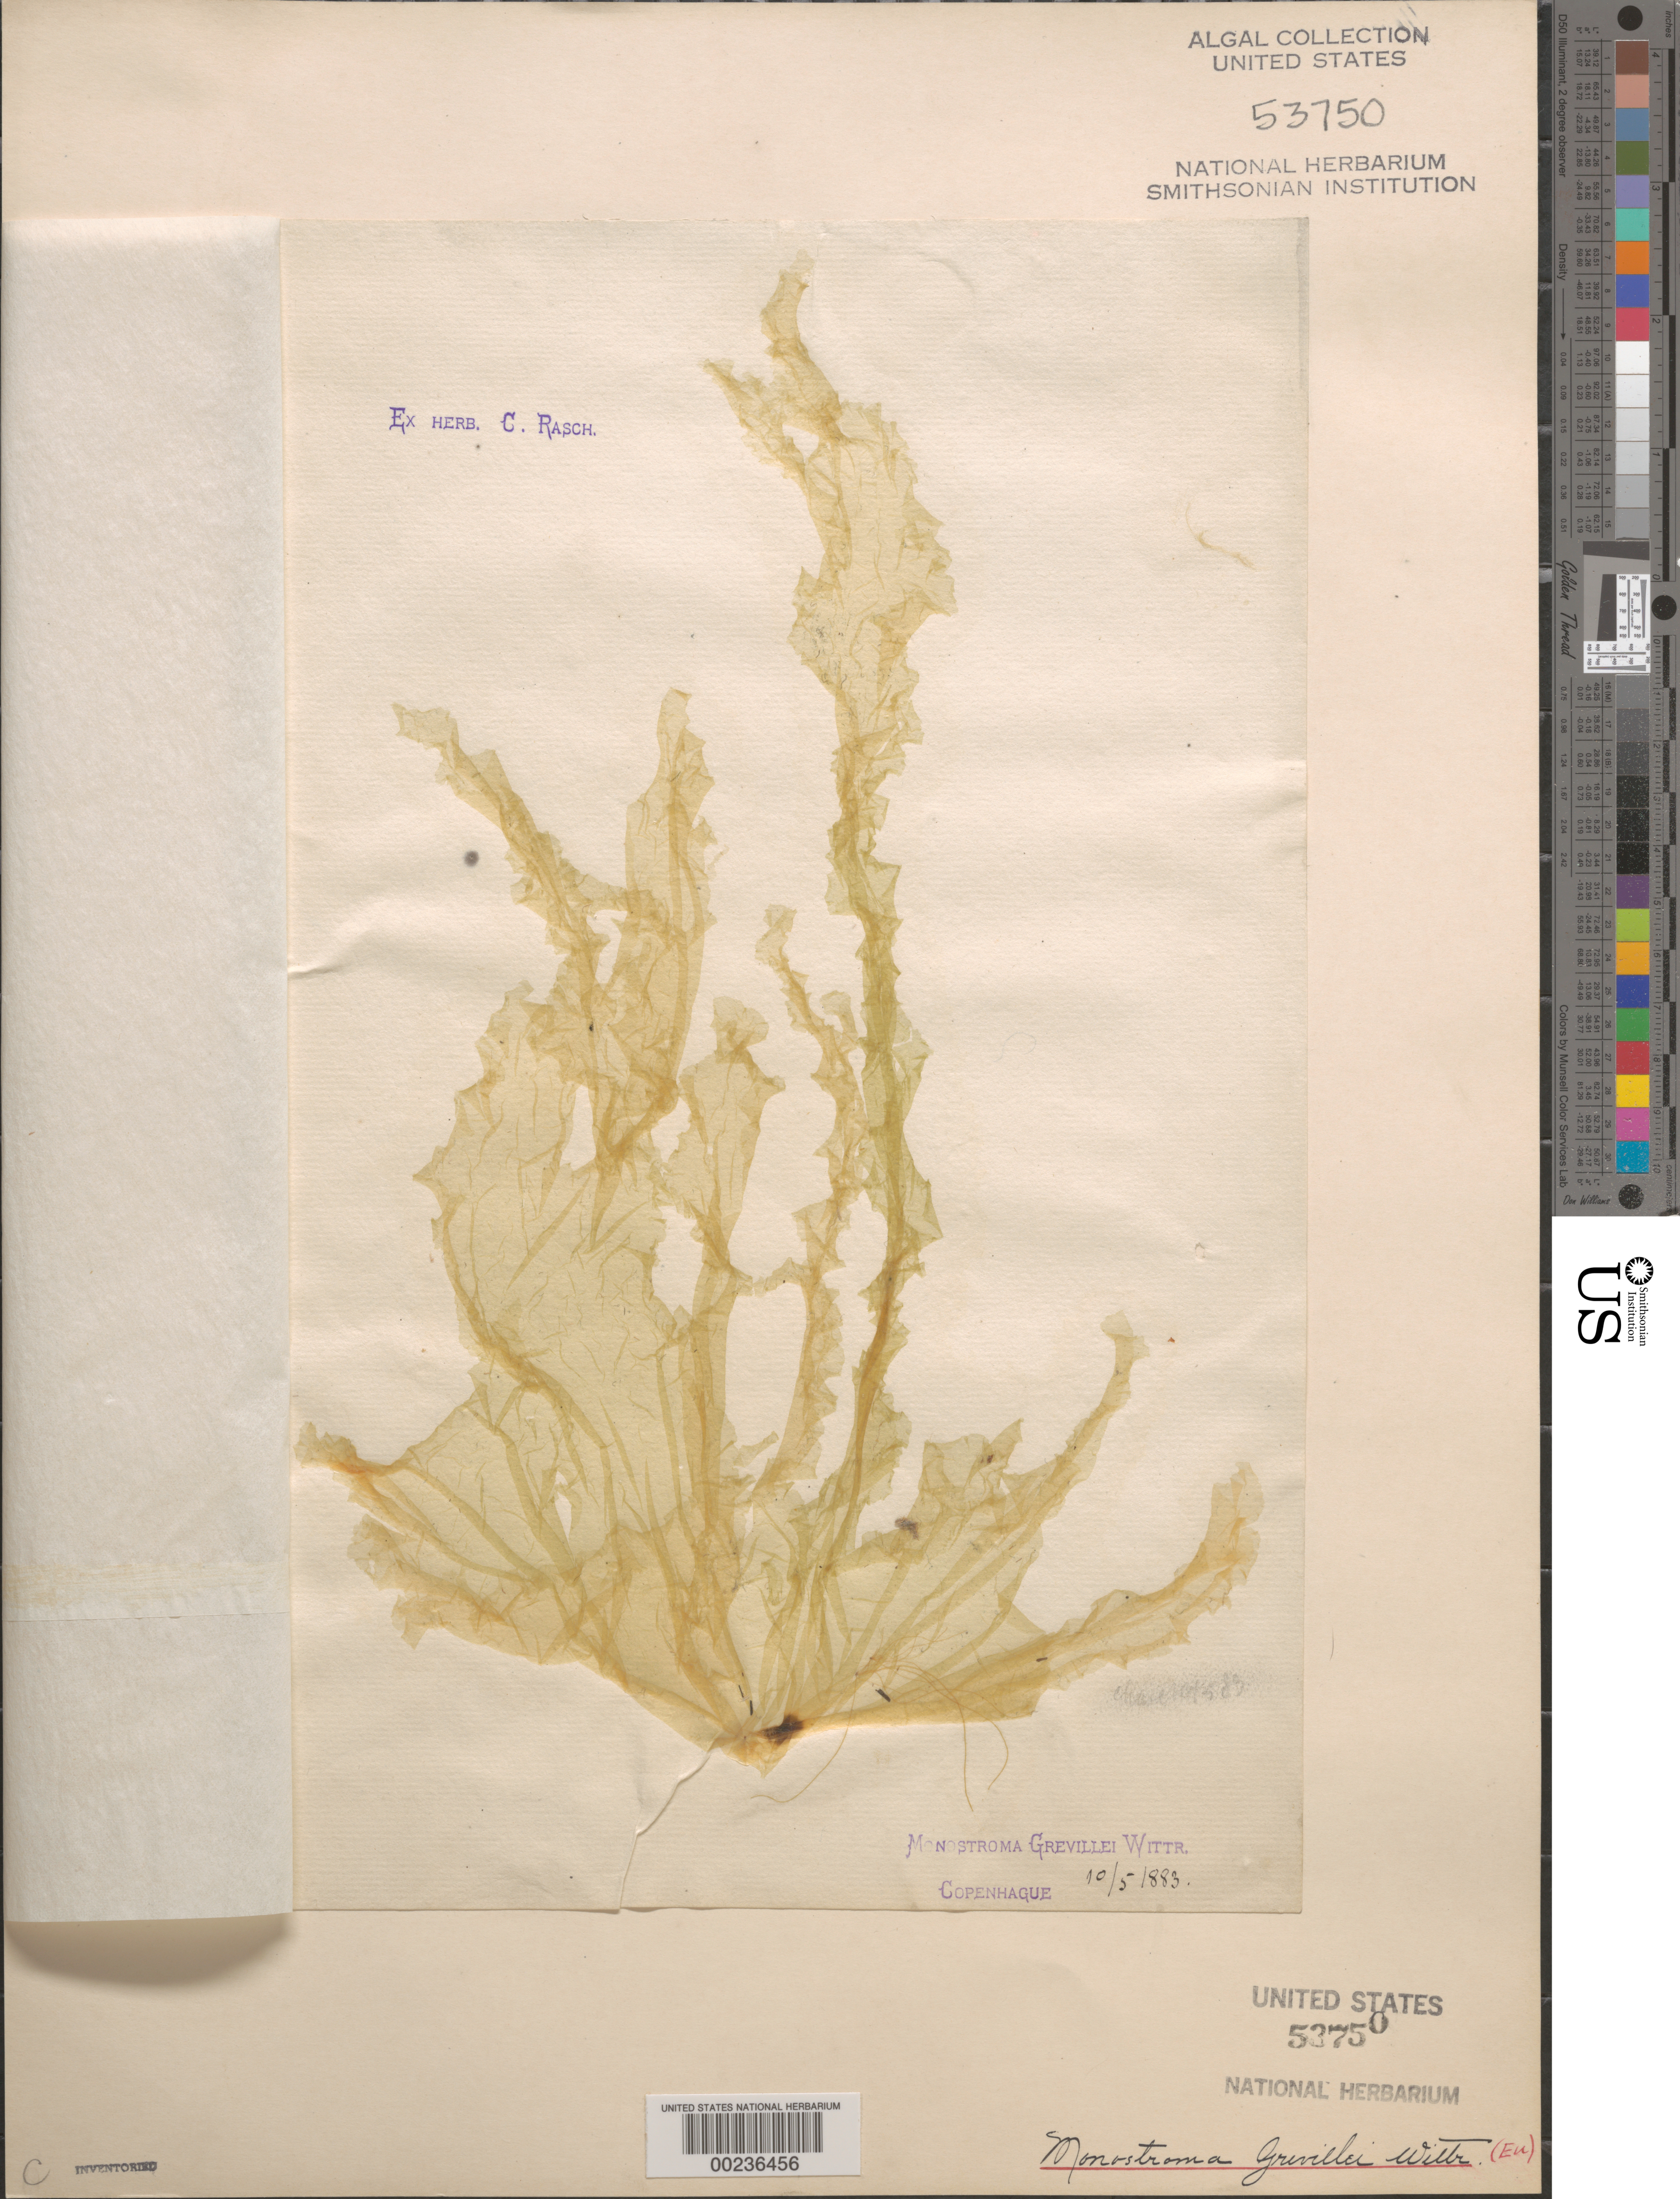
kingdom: Plantae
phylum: Chlorophyta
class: Ulvophyceae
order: Ulvales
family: Monostromataceae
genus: Monostroma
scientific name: Monostroma grevillei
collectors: C. Rasch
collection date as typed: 10 May 1883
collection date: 1883-05-10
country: Denmark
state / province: Hovedstaden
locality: Copenhagen, Sjaelland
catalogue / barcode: US 53750